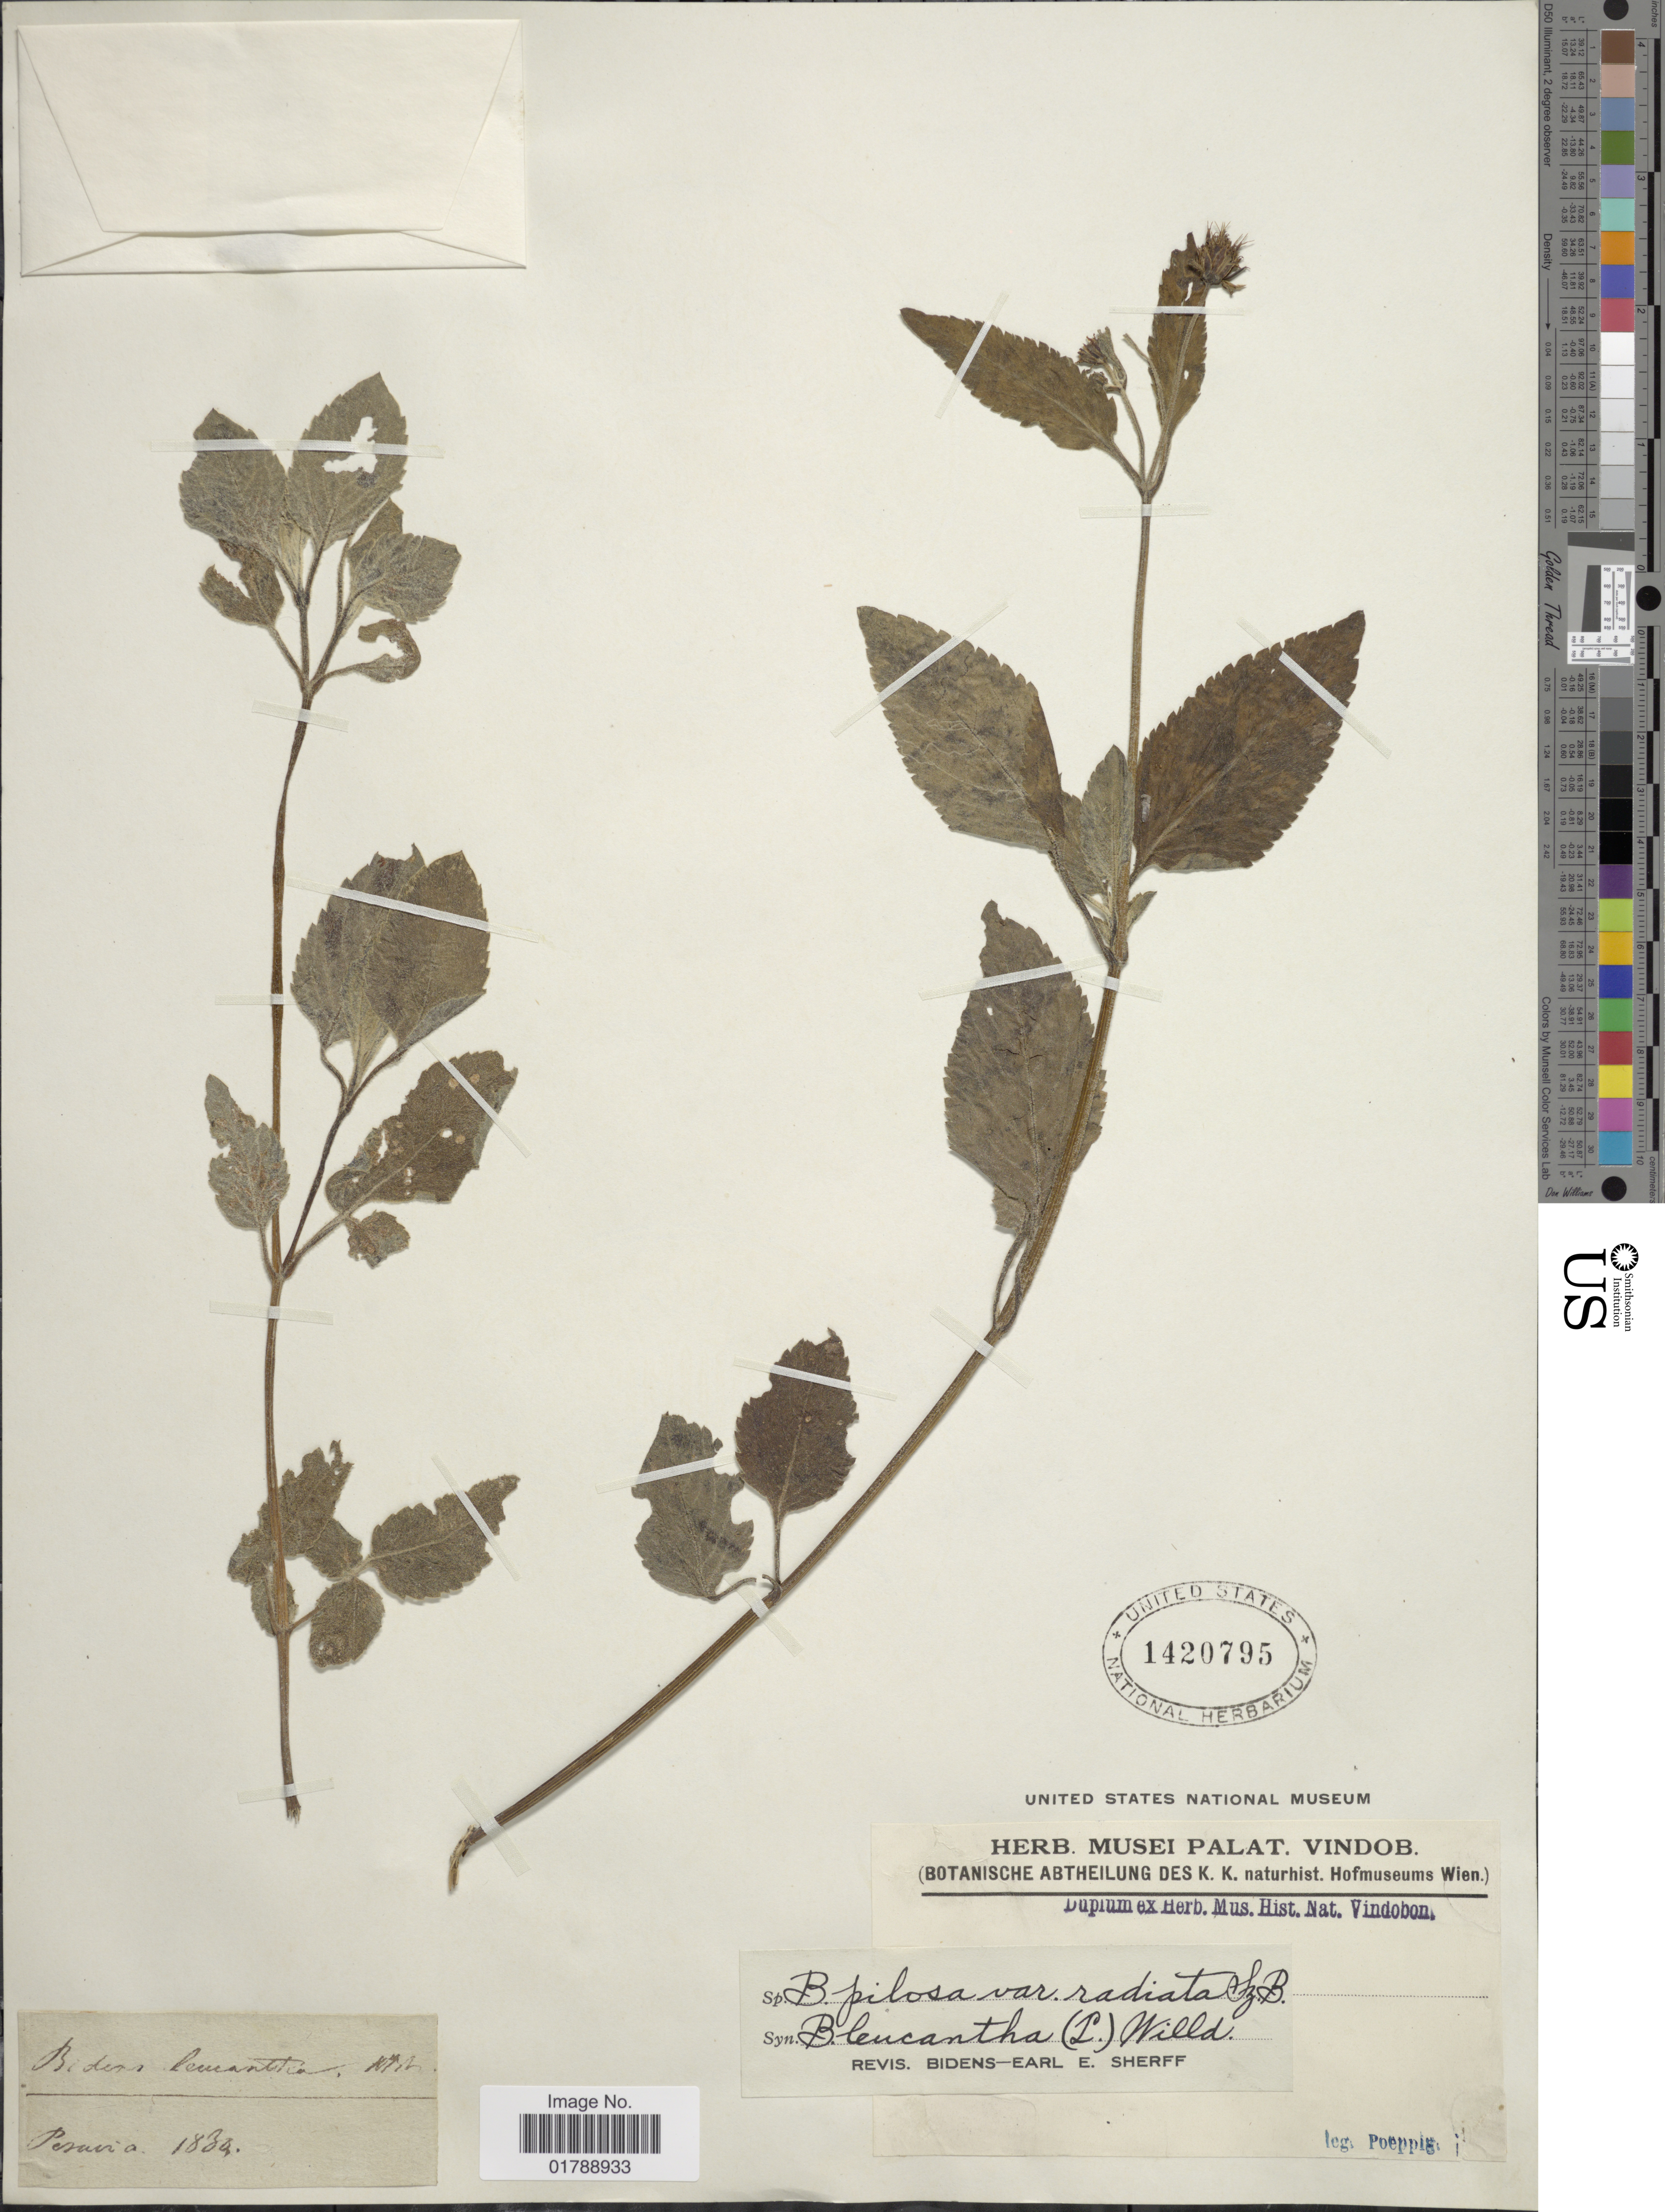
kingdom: Plantae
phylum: Tracheophyta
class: Magnoliopsida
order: Asterales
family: Asteraceae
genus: Bidens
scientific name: Bidens pilosa var. radiata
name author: (Sch. Bip.) J.A. Schmidt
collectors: Poeppig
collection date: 1830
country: Peru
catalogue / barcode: US 1420795